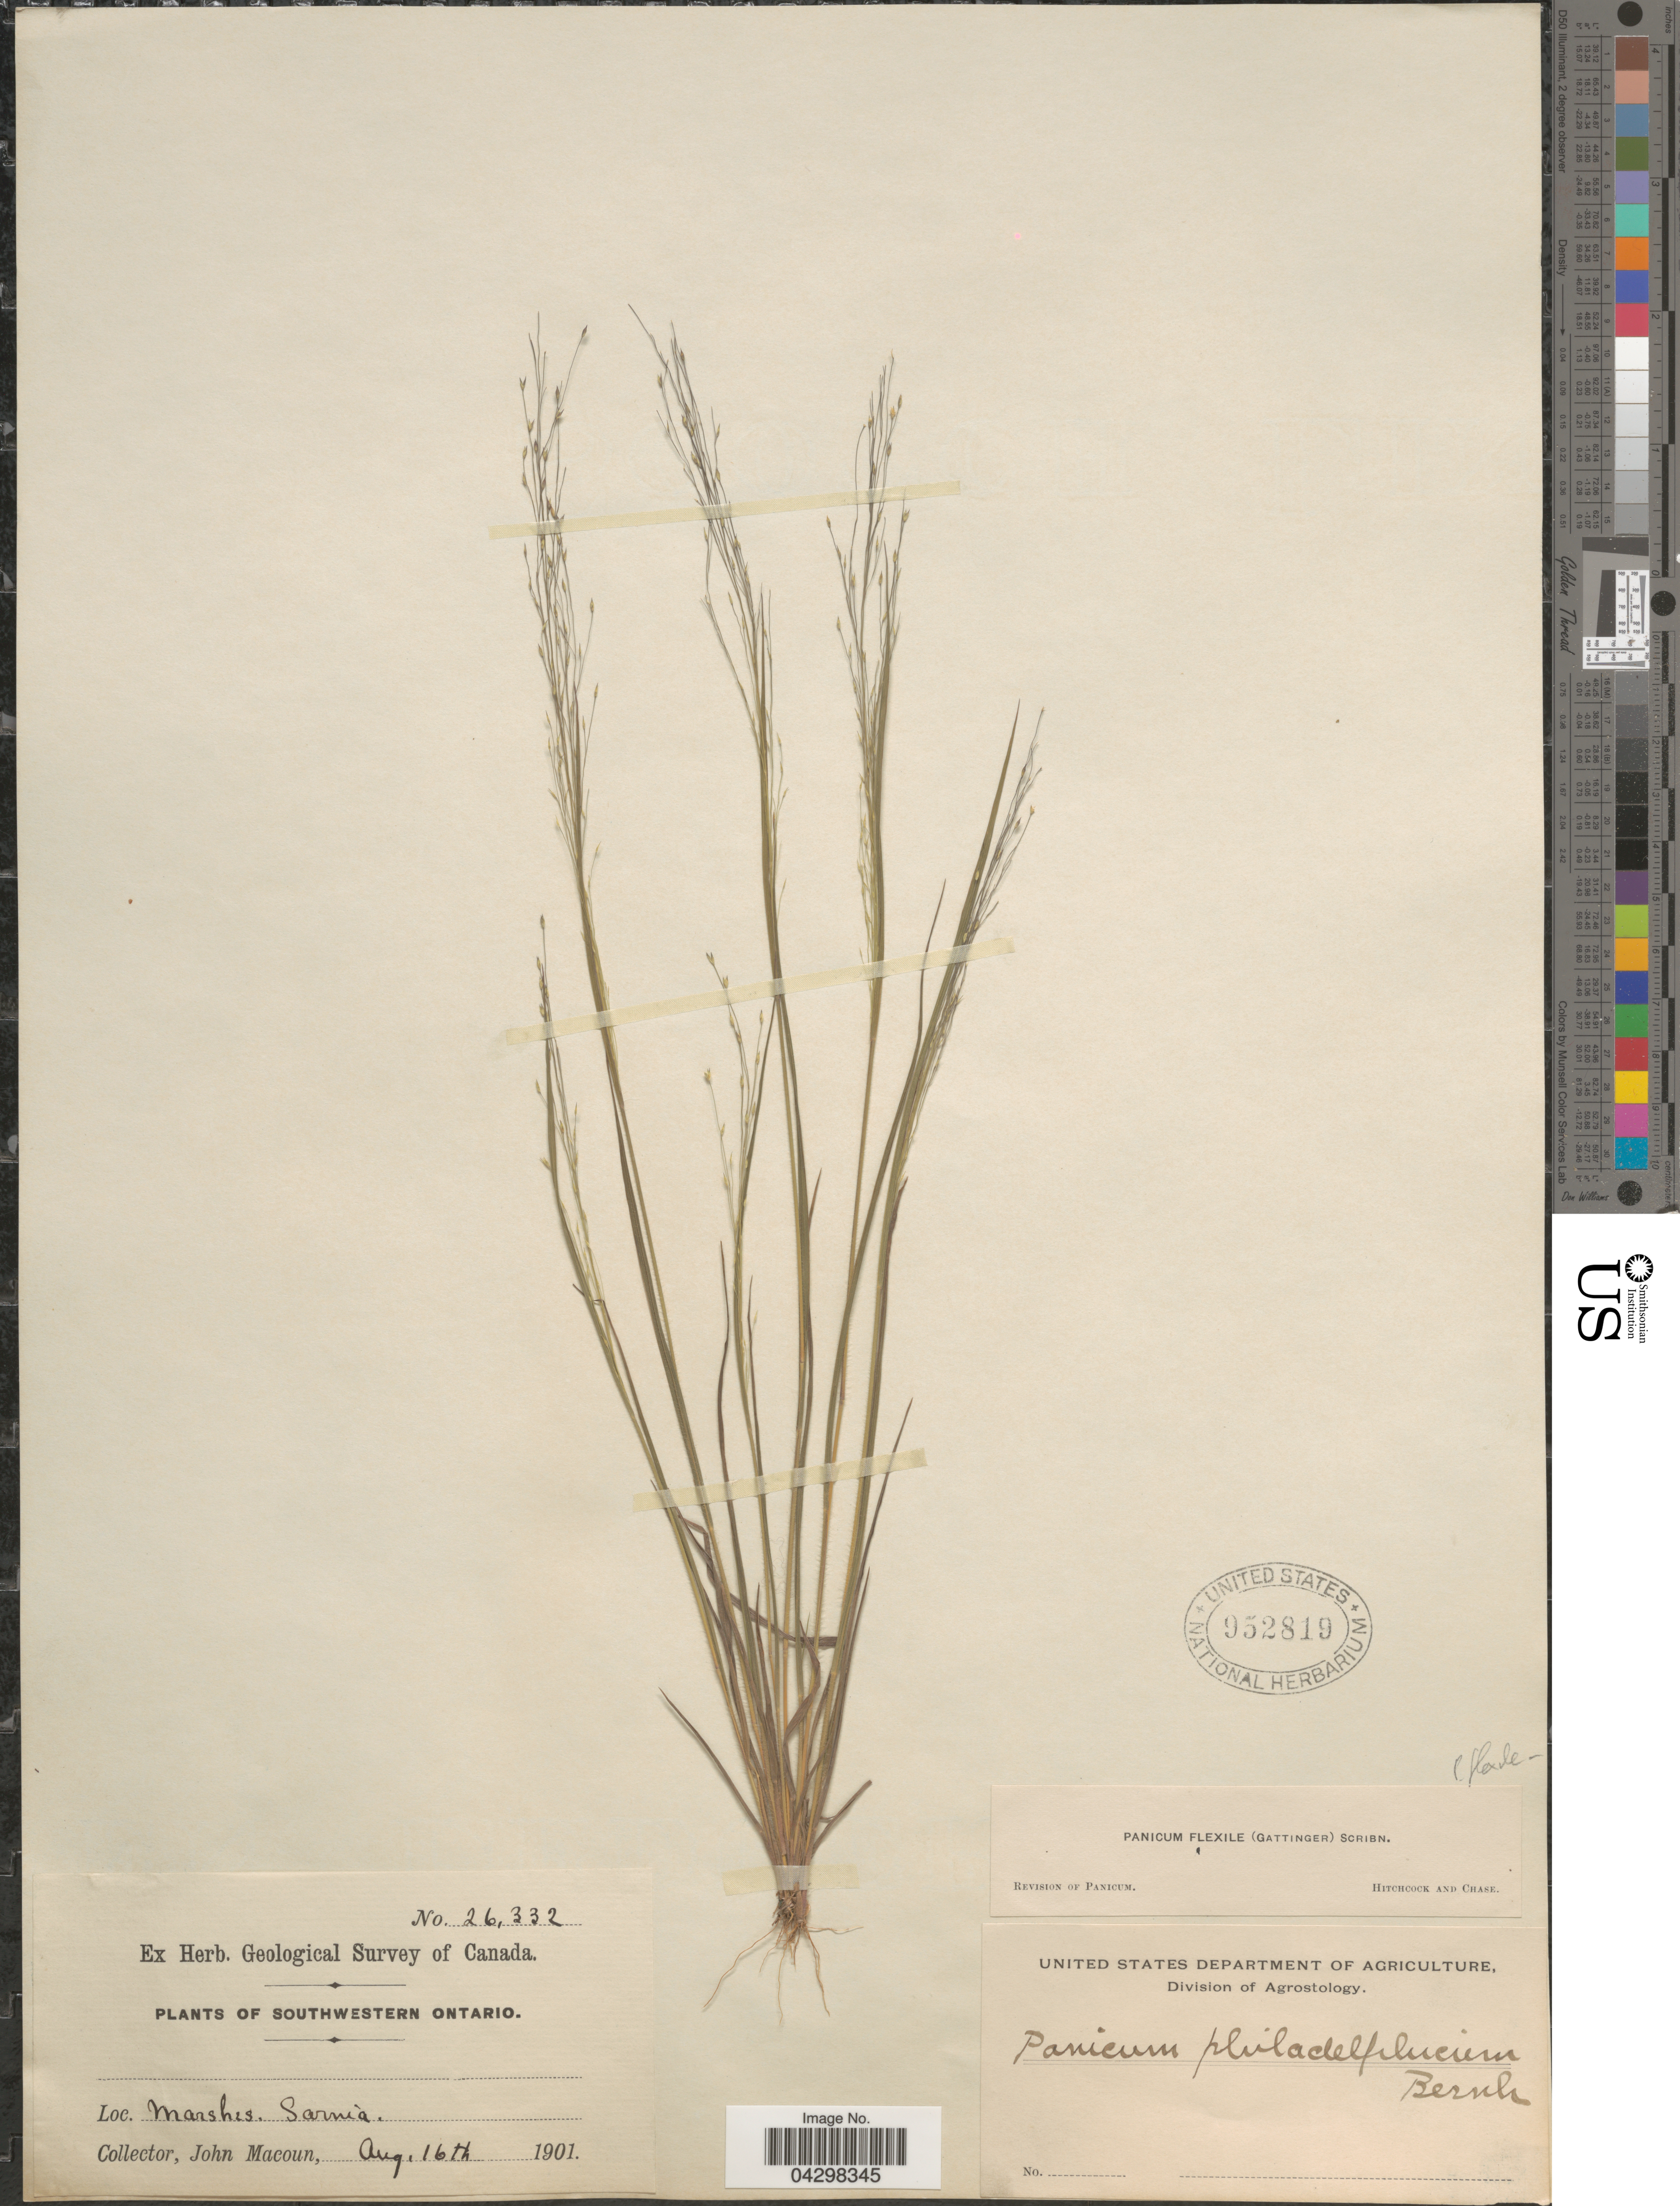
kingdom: Plantae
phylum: Tracheophyta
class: Liliopsida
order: Poales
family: Poaceae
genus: Panicum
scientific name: Panicum flexile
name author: (Gatt.) Scribn.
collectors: J. Macoun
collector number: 26332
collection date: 1901-08-16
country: Canada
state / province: Ontario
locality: Geological Survey of Canada. Southwestern Ontario. Marshes. Sarnia.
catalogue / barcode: US 952819